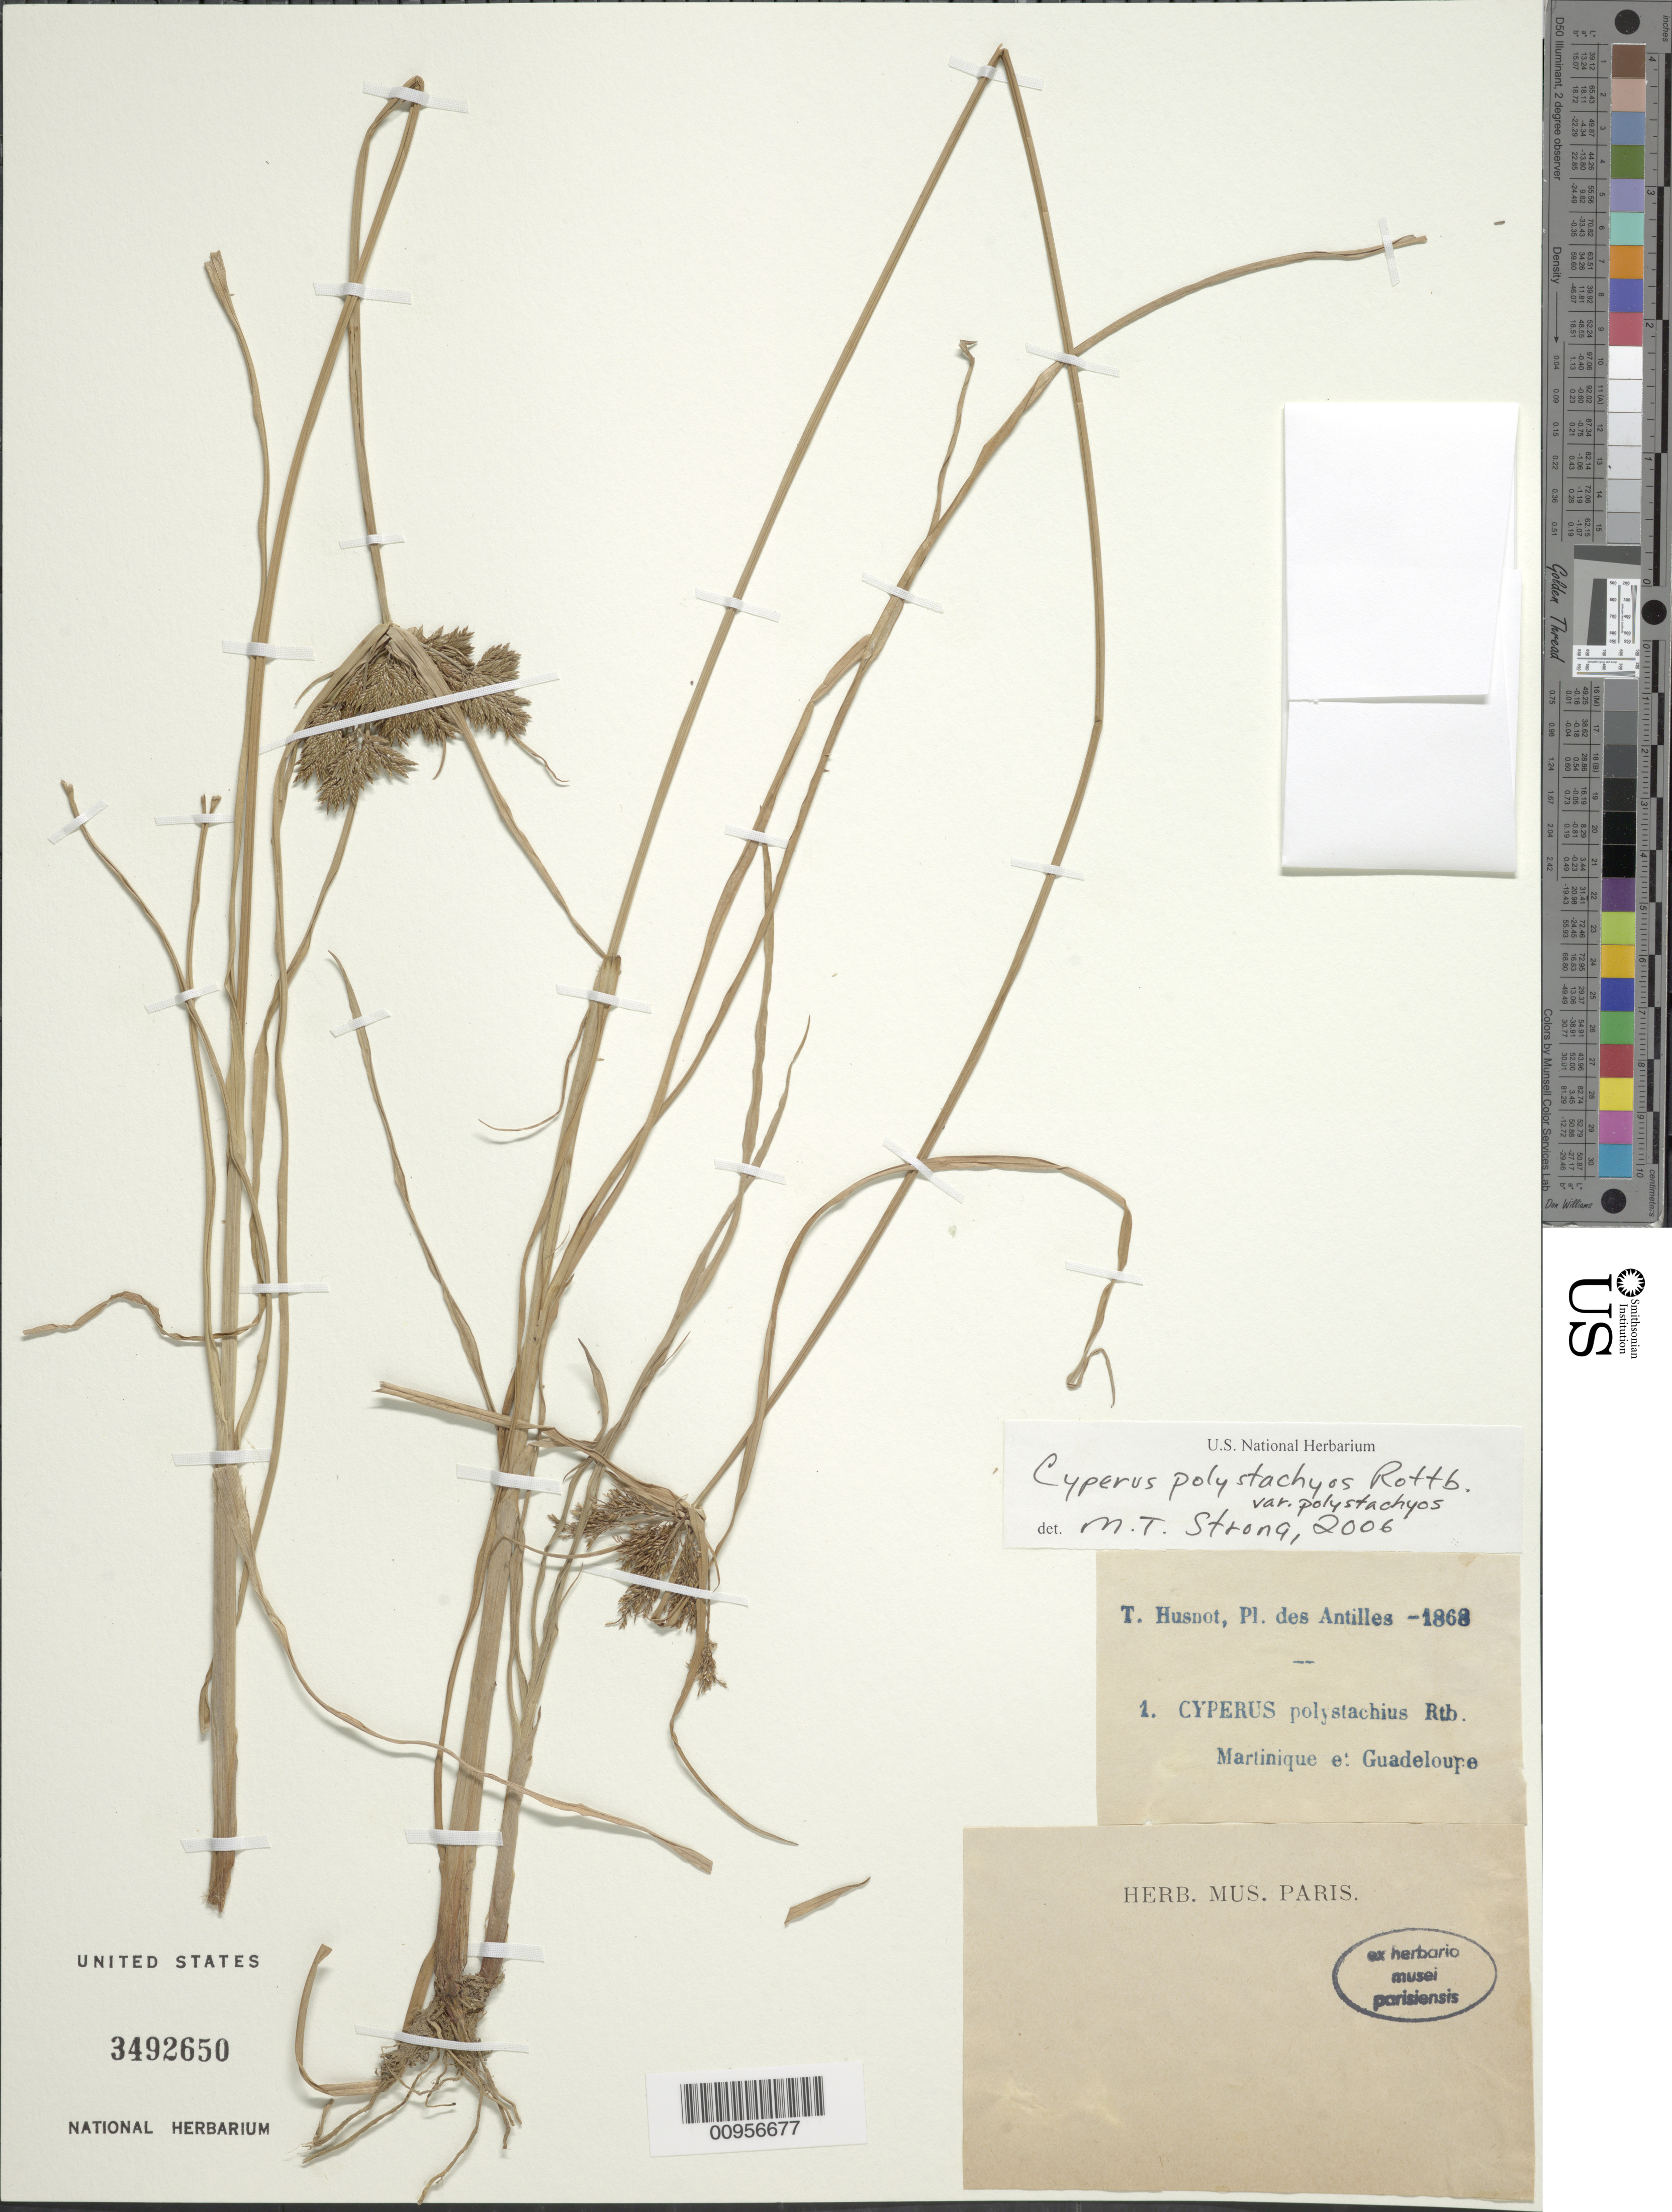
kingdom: Plantae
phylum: Tracheophyta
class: Liliopsida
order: Poales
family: Cyperaceae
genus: Cyperus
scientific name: Cyperus polystachyos var. polystachyos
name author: Rottb.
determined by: Strong, M. T., (US), Smithsonian Institution - National Museum of Natural History (UNITED STATES)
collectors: P. T. Husnot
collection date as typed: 1868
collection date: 1868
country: Martinique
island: Martinique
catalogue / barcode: US 3492650